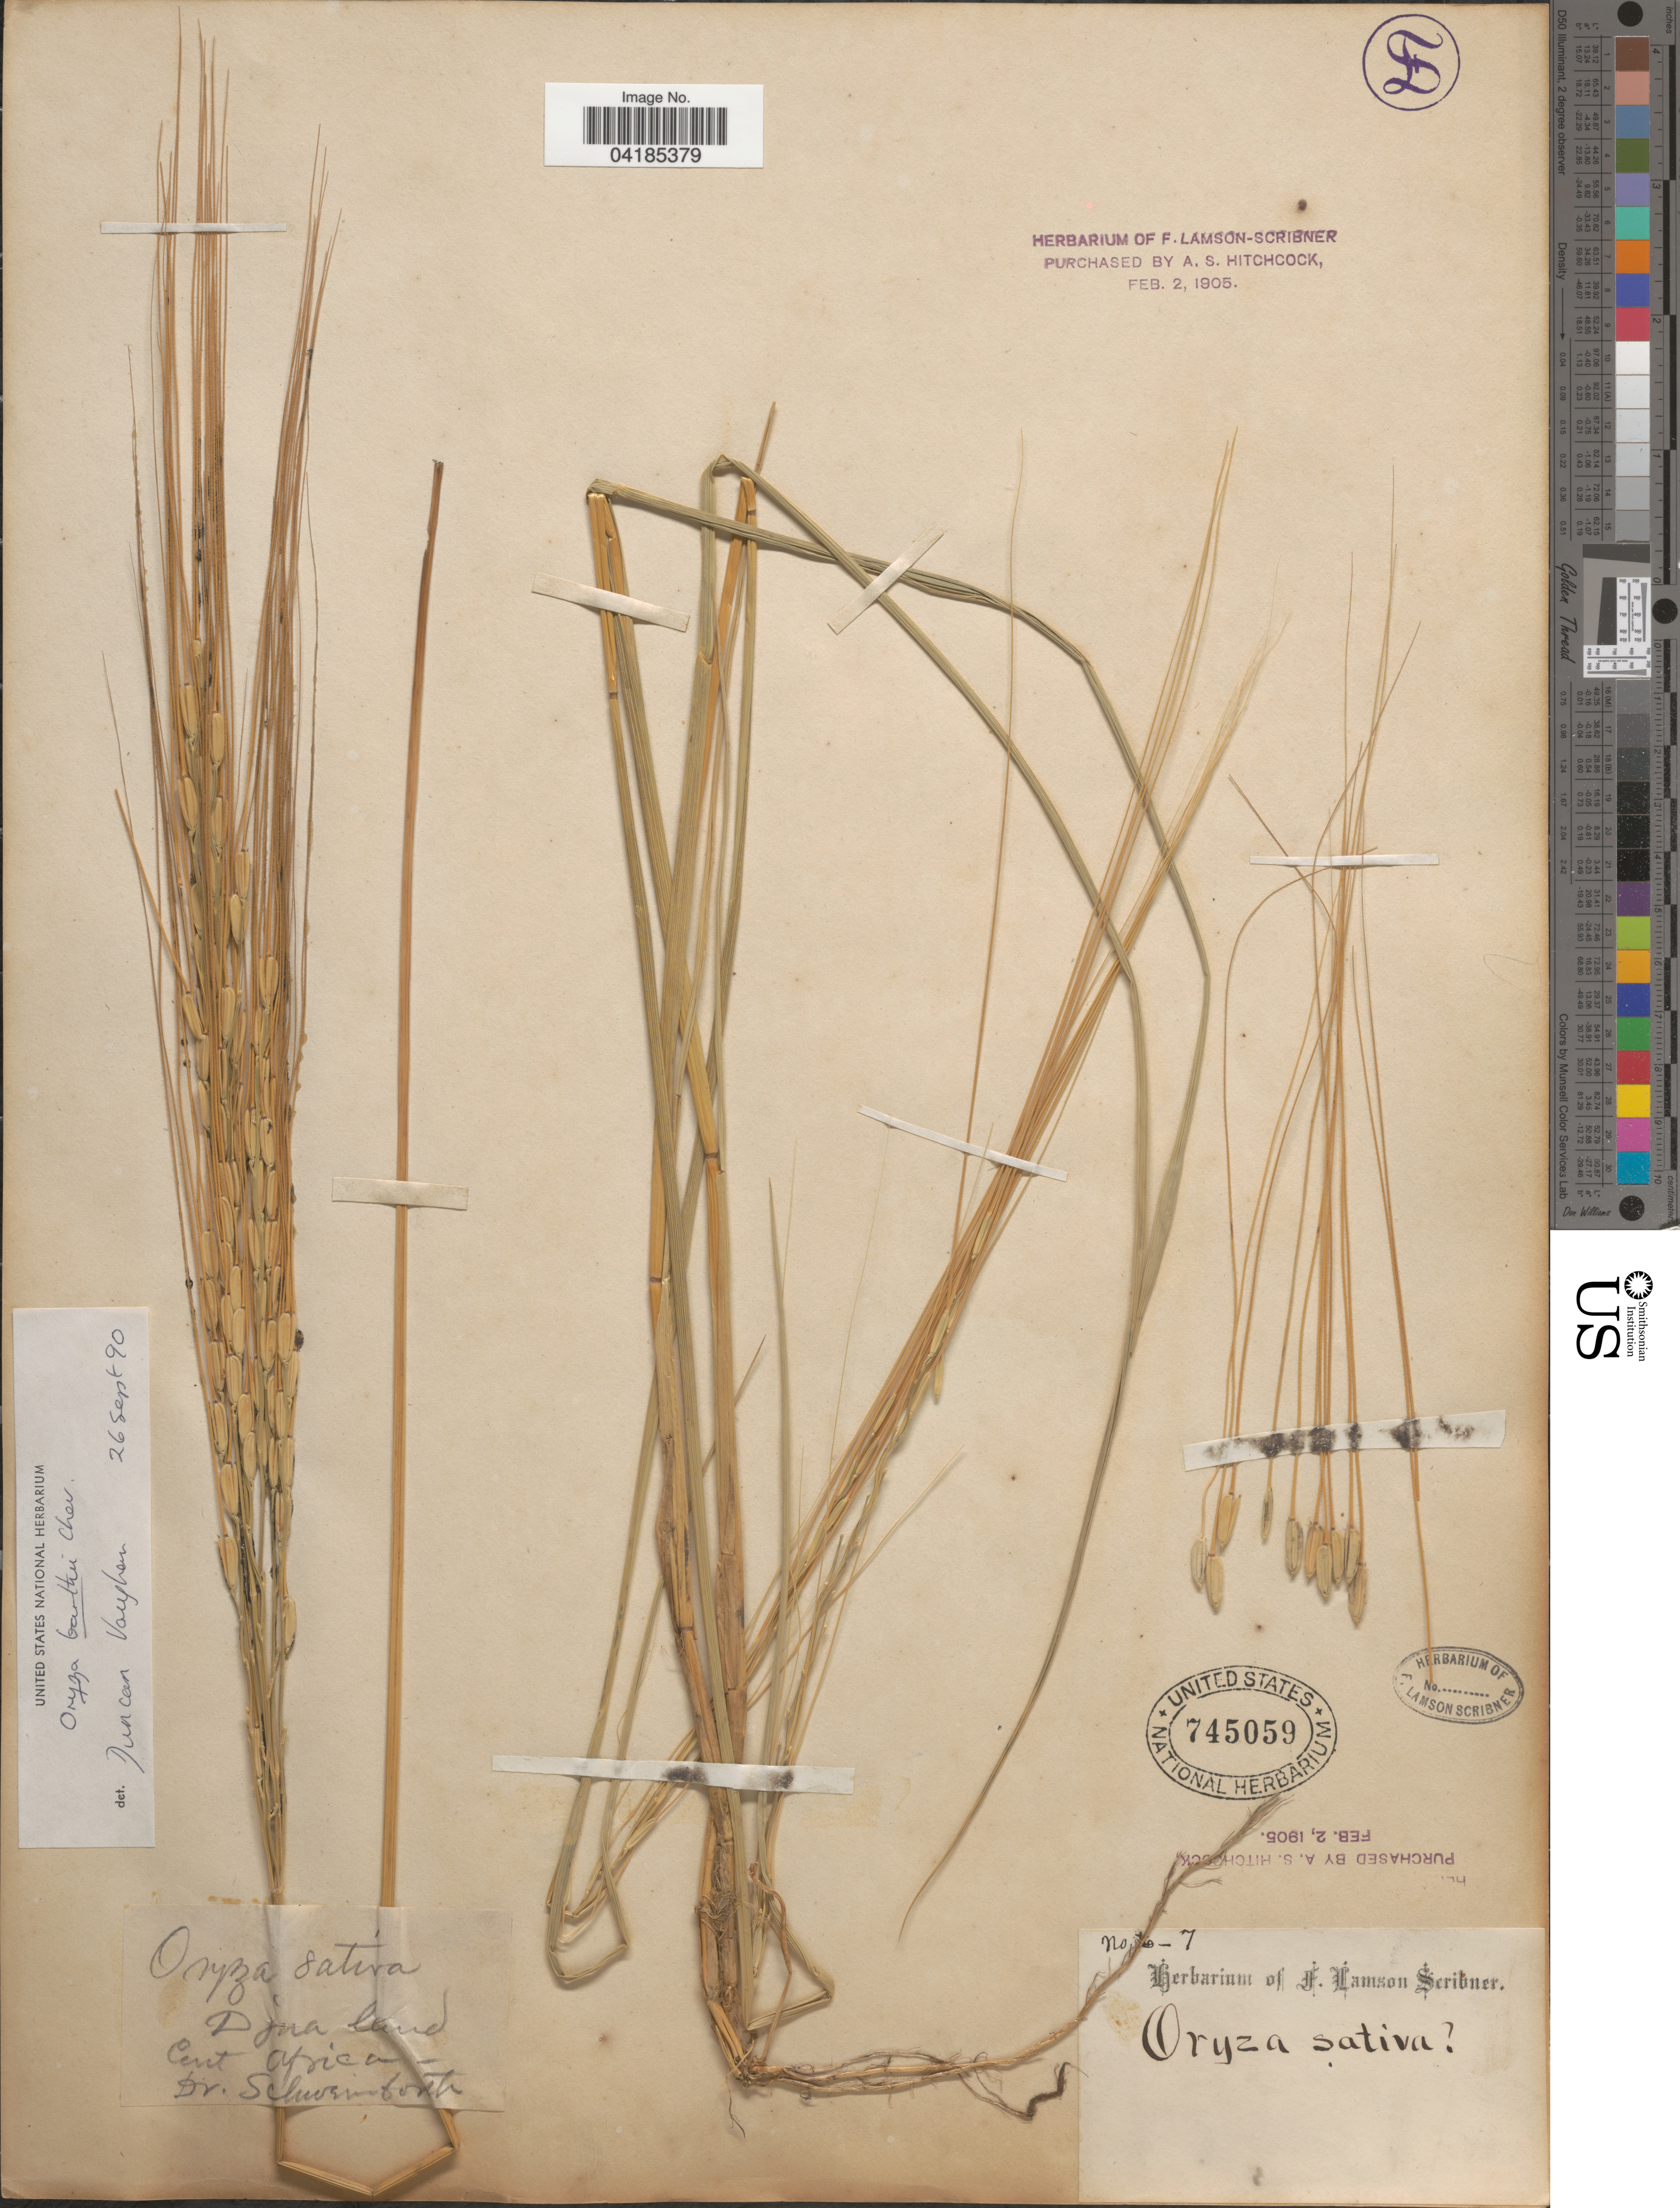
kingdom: Plantae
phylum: Tracheophyta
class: Liliopsida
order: Poales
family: Poaceae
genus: Oryza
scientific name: Oryza sativa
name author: L.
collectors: Schweinfurth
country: Central African Republic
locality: Djua [interpreted] land. Cent. Africa.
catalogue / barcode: US 745059